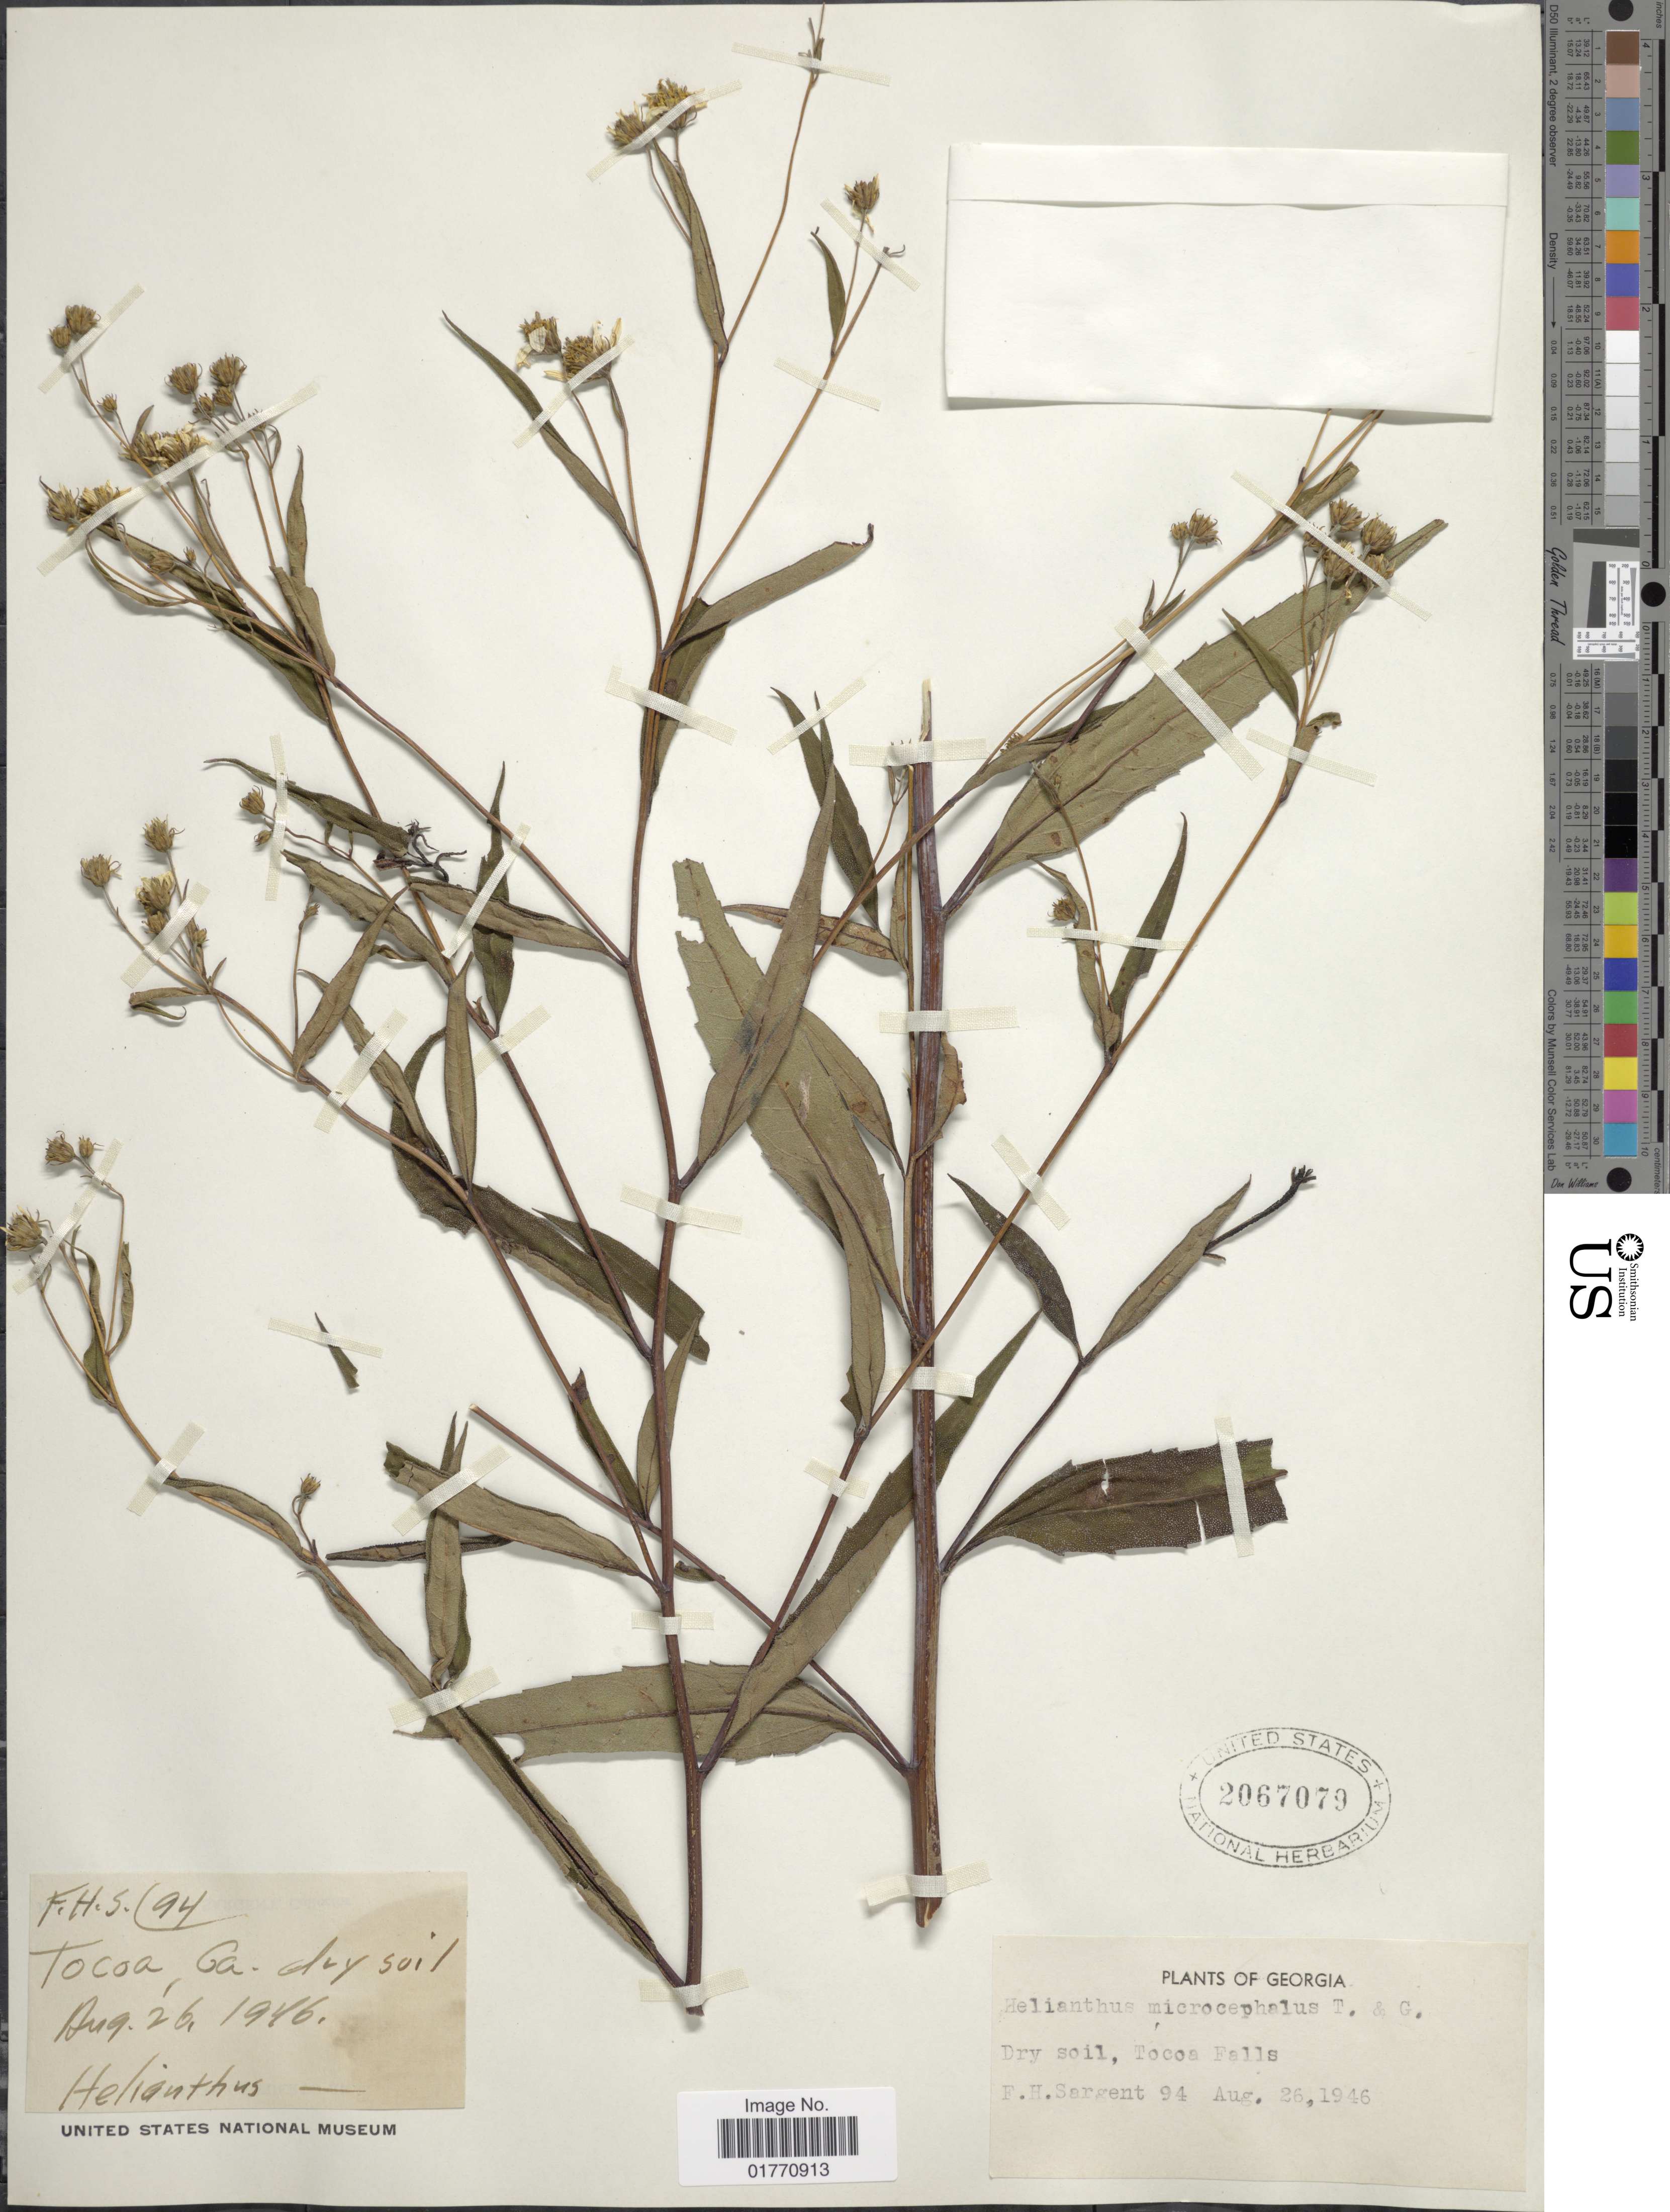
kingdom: Plantae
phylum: Tracheophyta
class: Magnoliopsida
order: Asterales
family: Asteraceae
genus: Helianthus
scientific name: Helianthus microcephalus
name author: Torr. & A. Gray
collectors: F. H. Sargent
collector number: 94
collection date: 1946-08-26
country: United States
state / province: Georgia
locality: Dry soil, Tocoa Falls.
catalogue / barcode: US 2067079